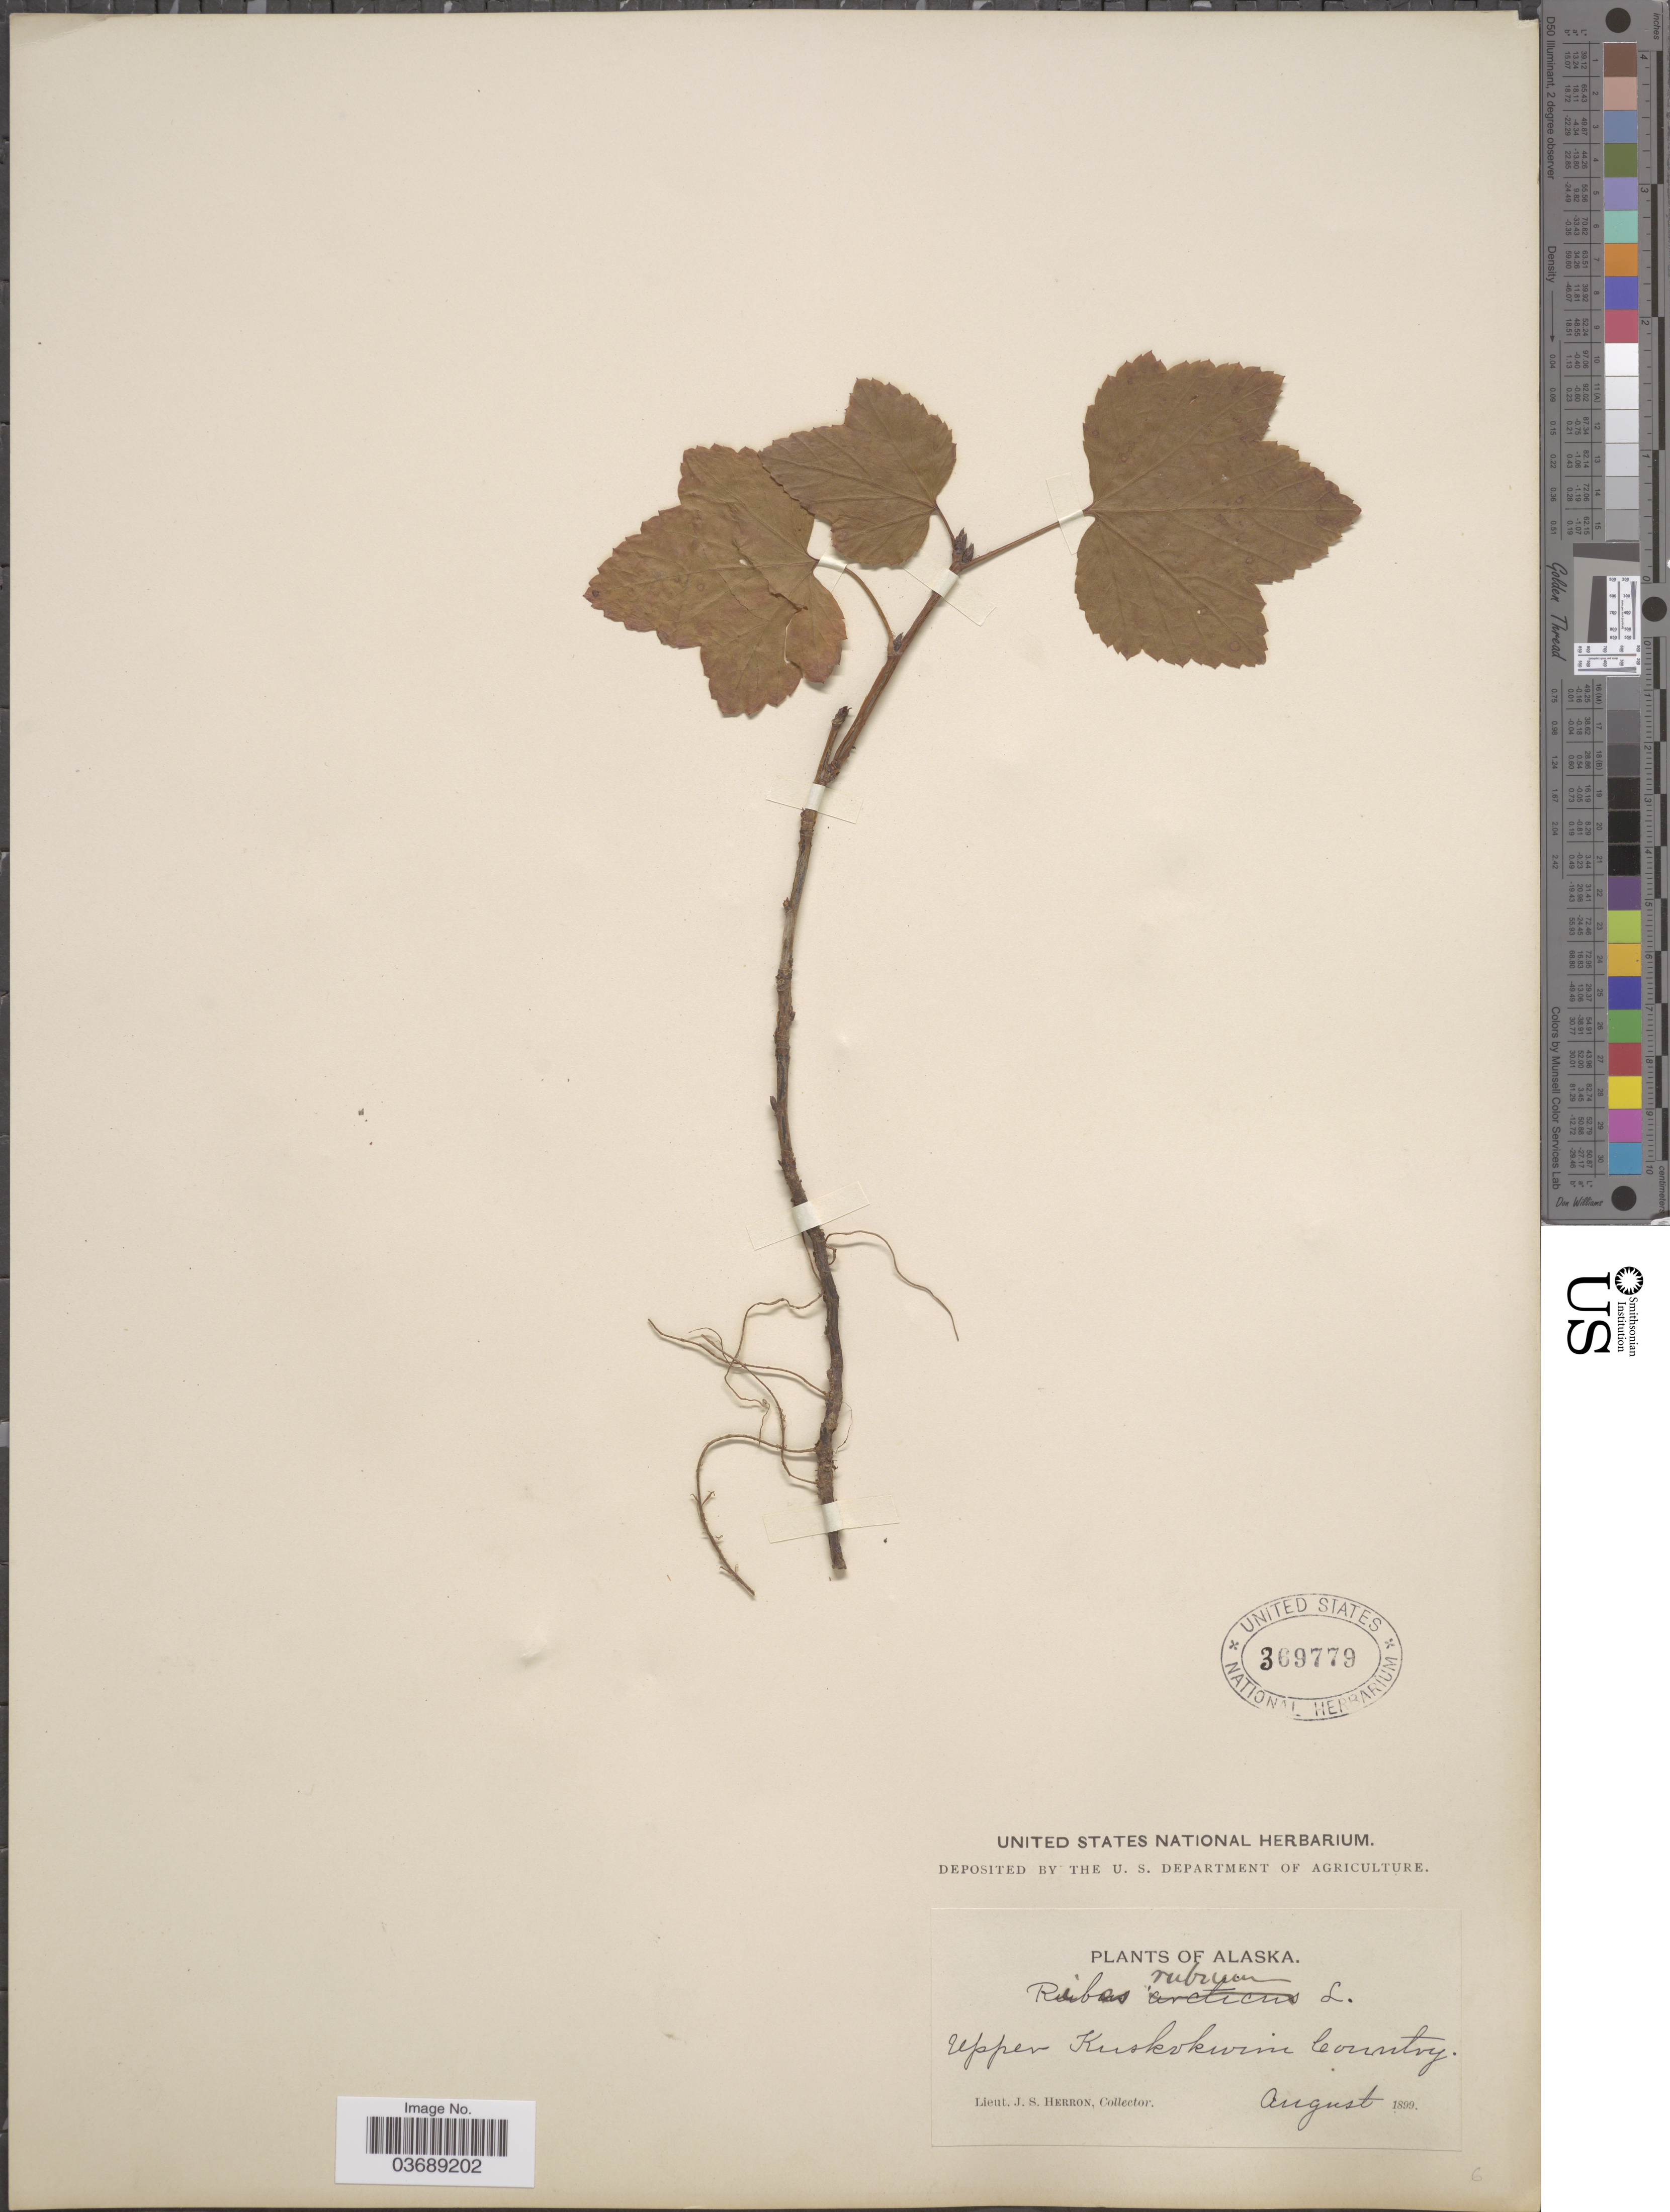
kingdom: Plantae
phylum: Tracheophyta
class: Magnoliopsida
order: Saxifragales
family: Grossulariaceae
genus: Ribes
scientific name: Ribes triste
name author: Pall.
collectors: J. Herron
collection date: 1899-08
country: United States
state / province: Alaska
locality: Upper Kuskokwim Country.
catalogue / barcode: US 369779